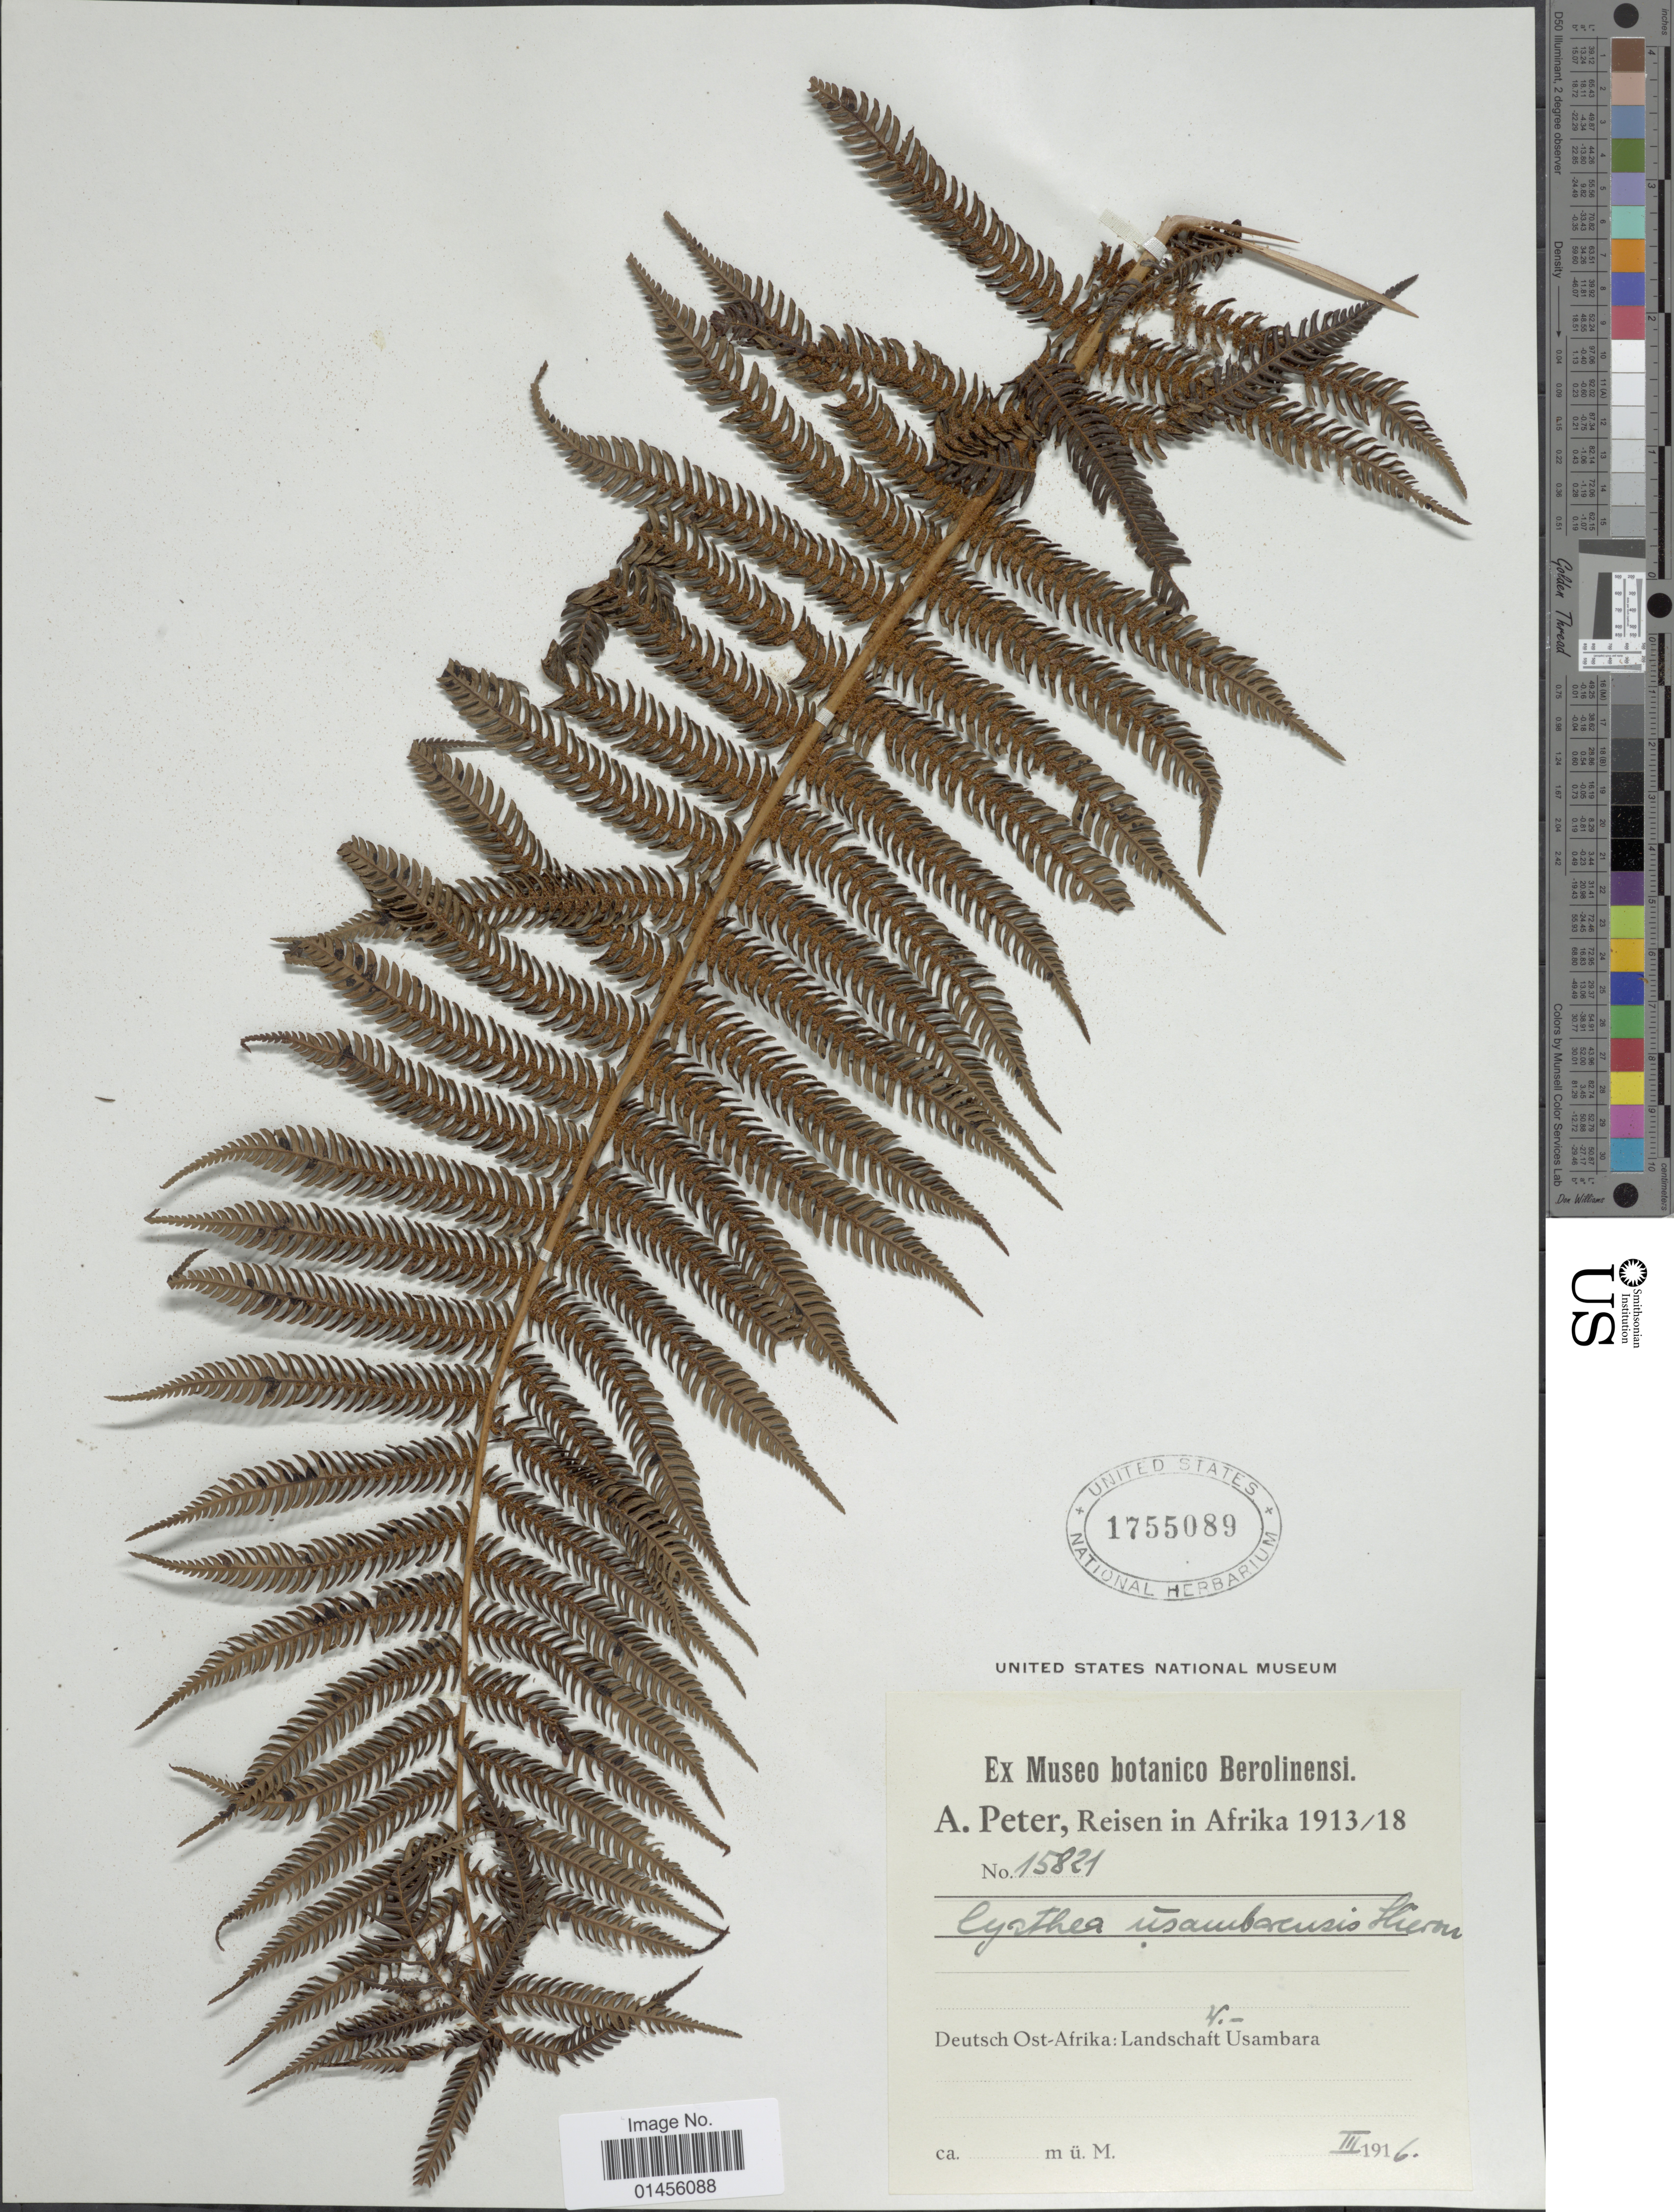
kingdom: Plantae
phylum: Tracheophyta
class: Polypodiopsida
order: Cyatheales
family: Cyatheaceae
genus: Alsophila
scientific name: Alsophila manniana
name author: (Hook.) R.M. Tryon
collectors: A. Peter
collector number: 15821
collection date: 1916-03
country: Tanzania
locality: Deutsch Ost-Afrika: Landschaft Usambara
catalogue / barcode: US 1755089